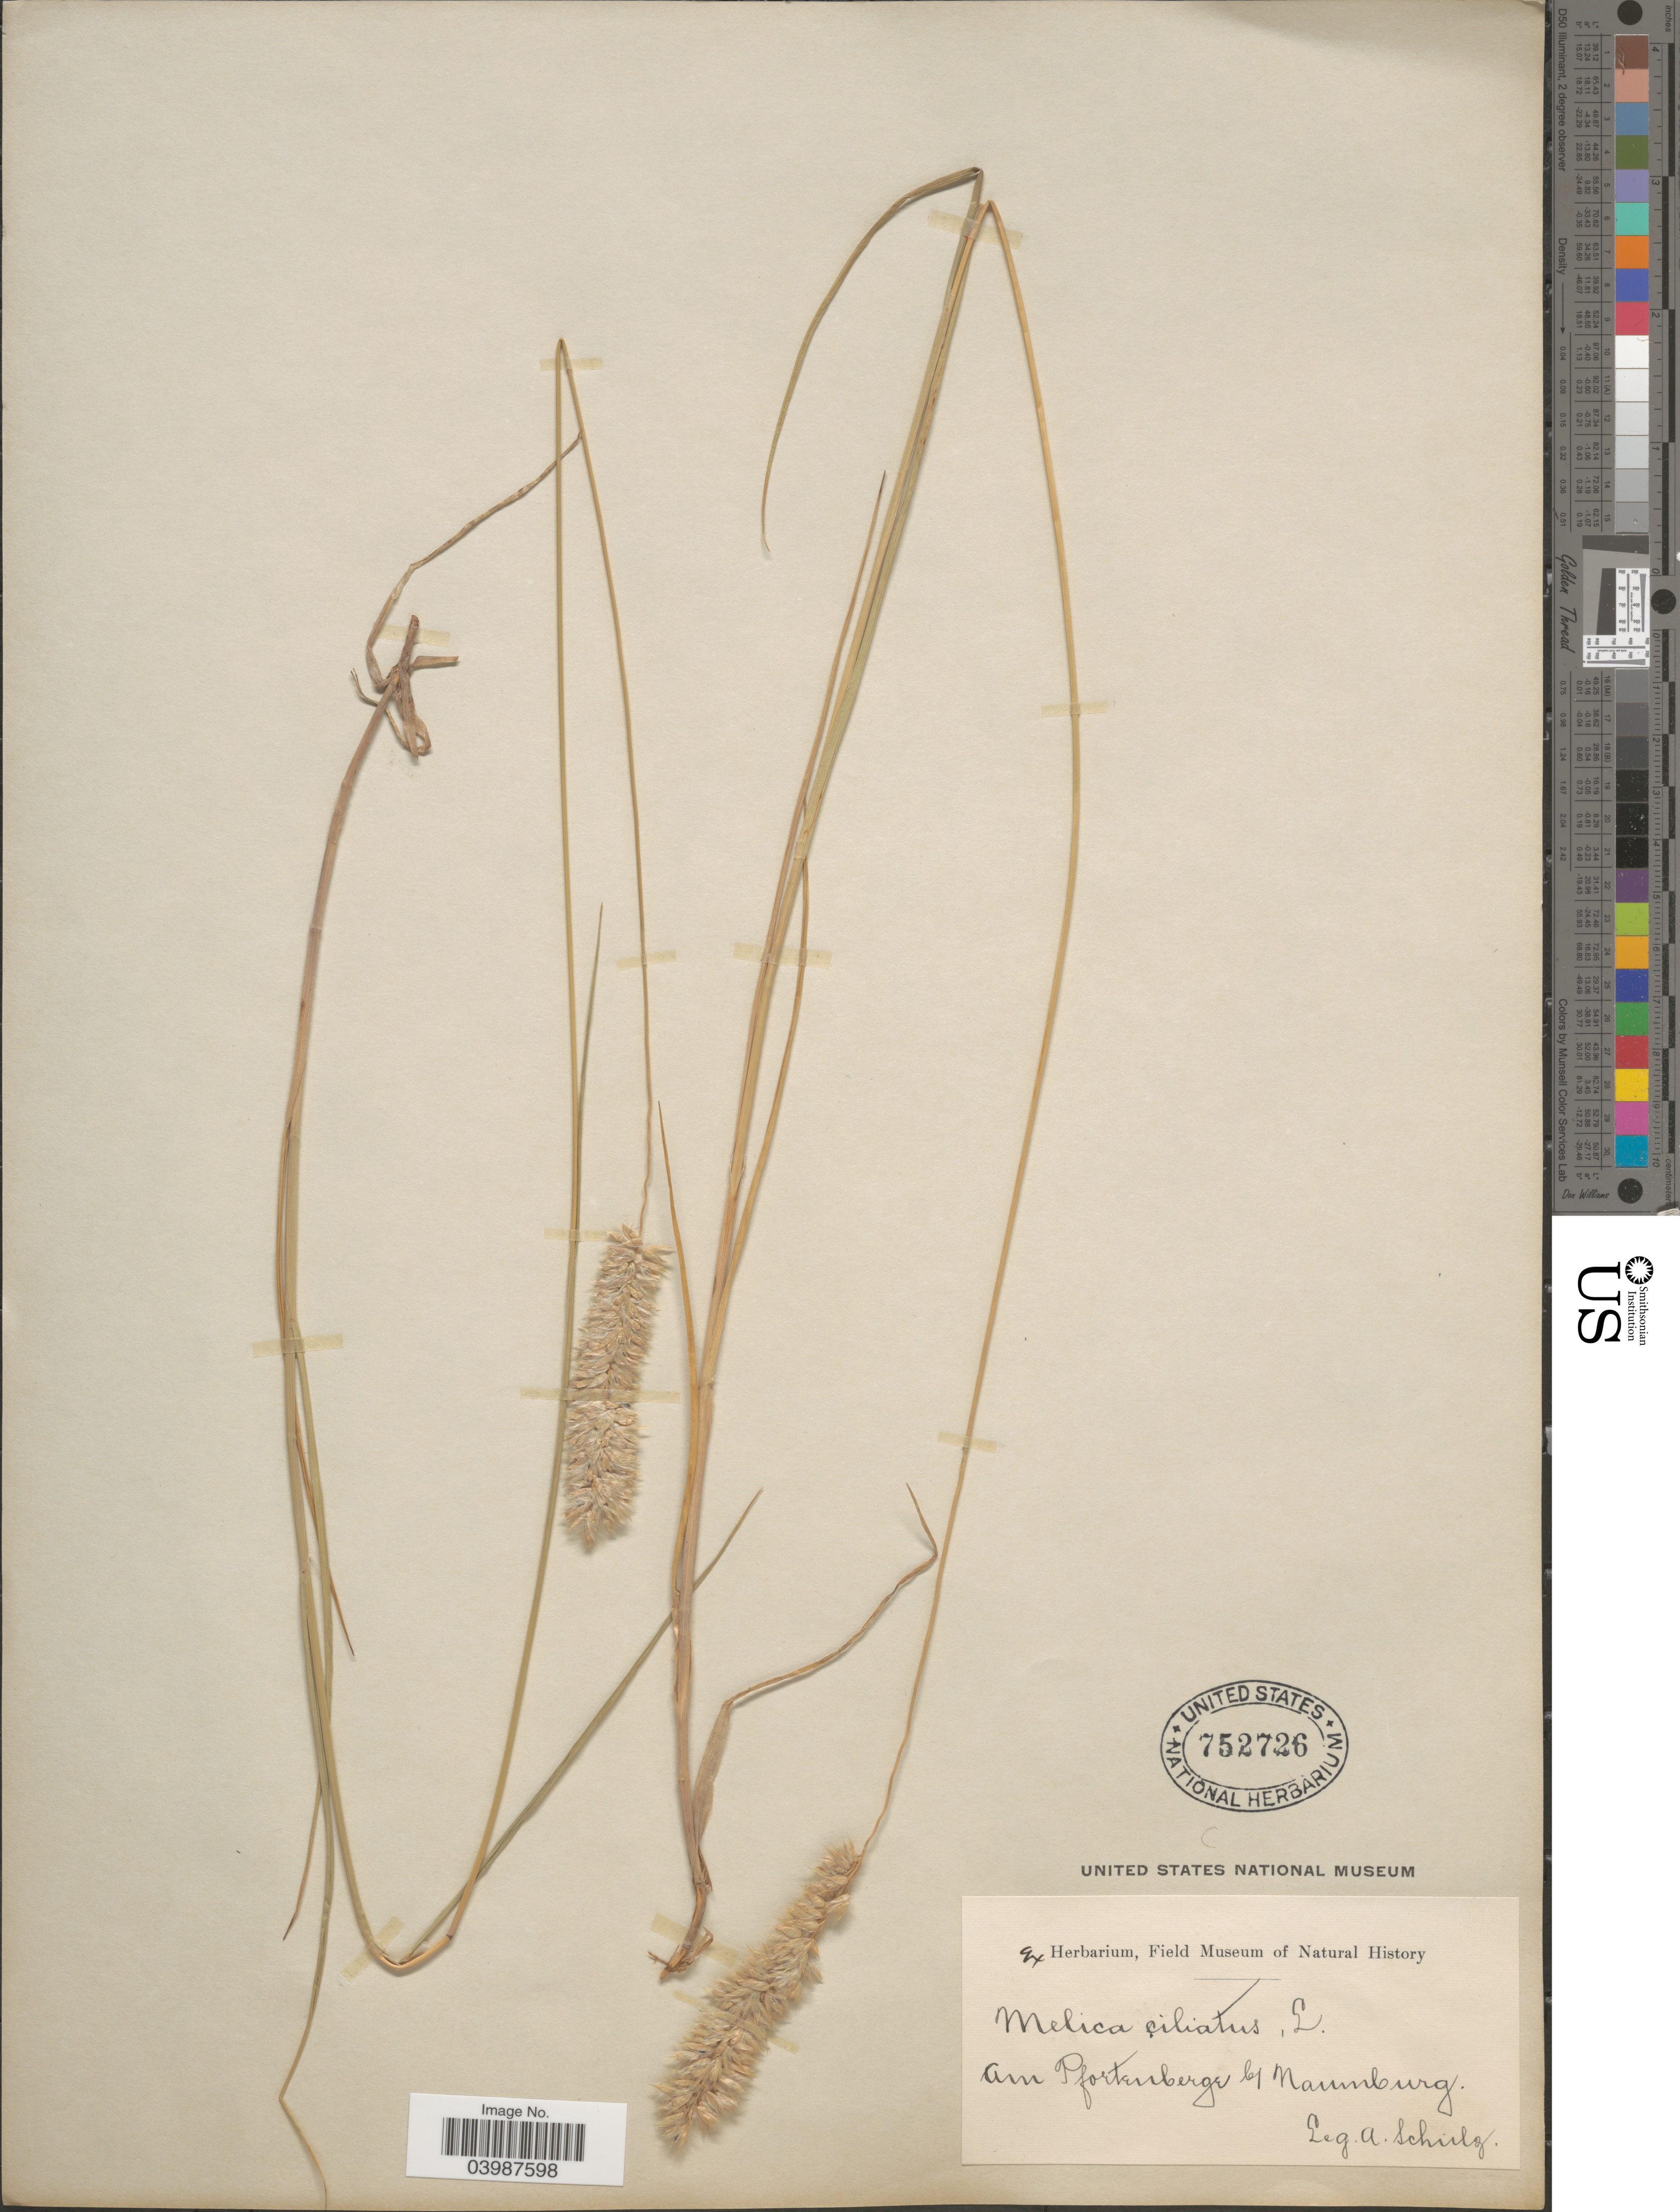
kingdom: Plantae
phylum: Tracheophyta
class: Liliopsida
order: Poales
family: Poaceae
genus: Melica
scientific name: Melica ciliata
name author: L.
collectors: A. Schulz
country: Germany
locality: Am Pfortenberge bei Naumburg.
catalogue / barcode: US 752726